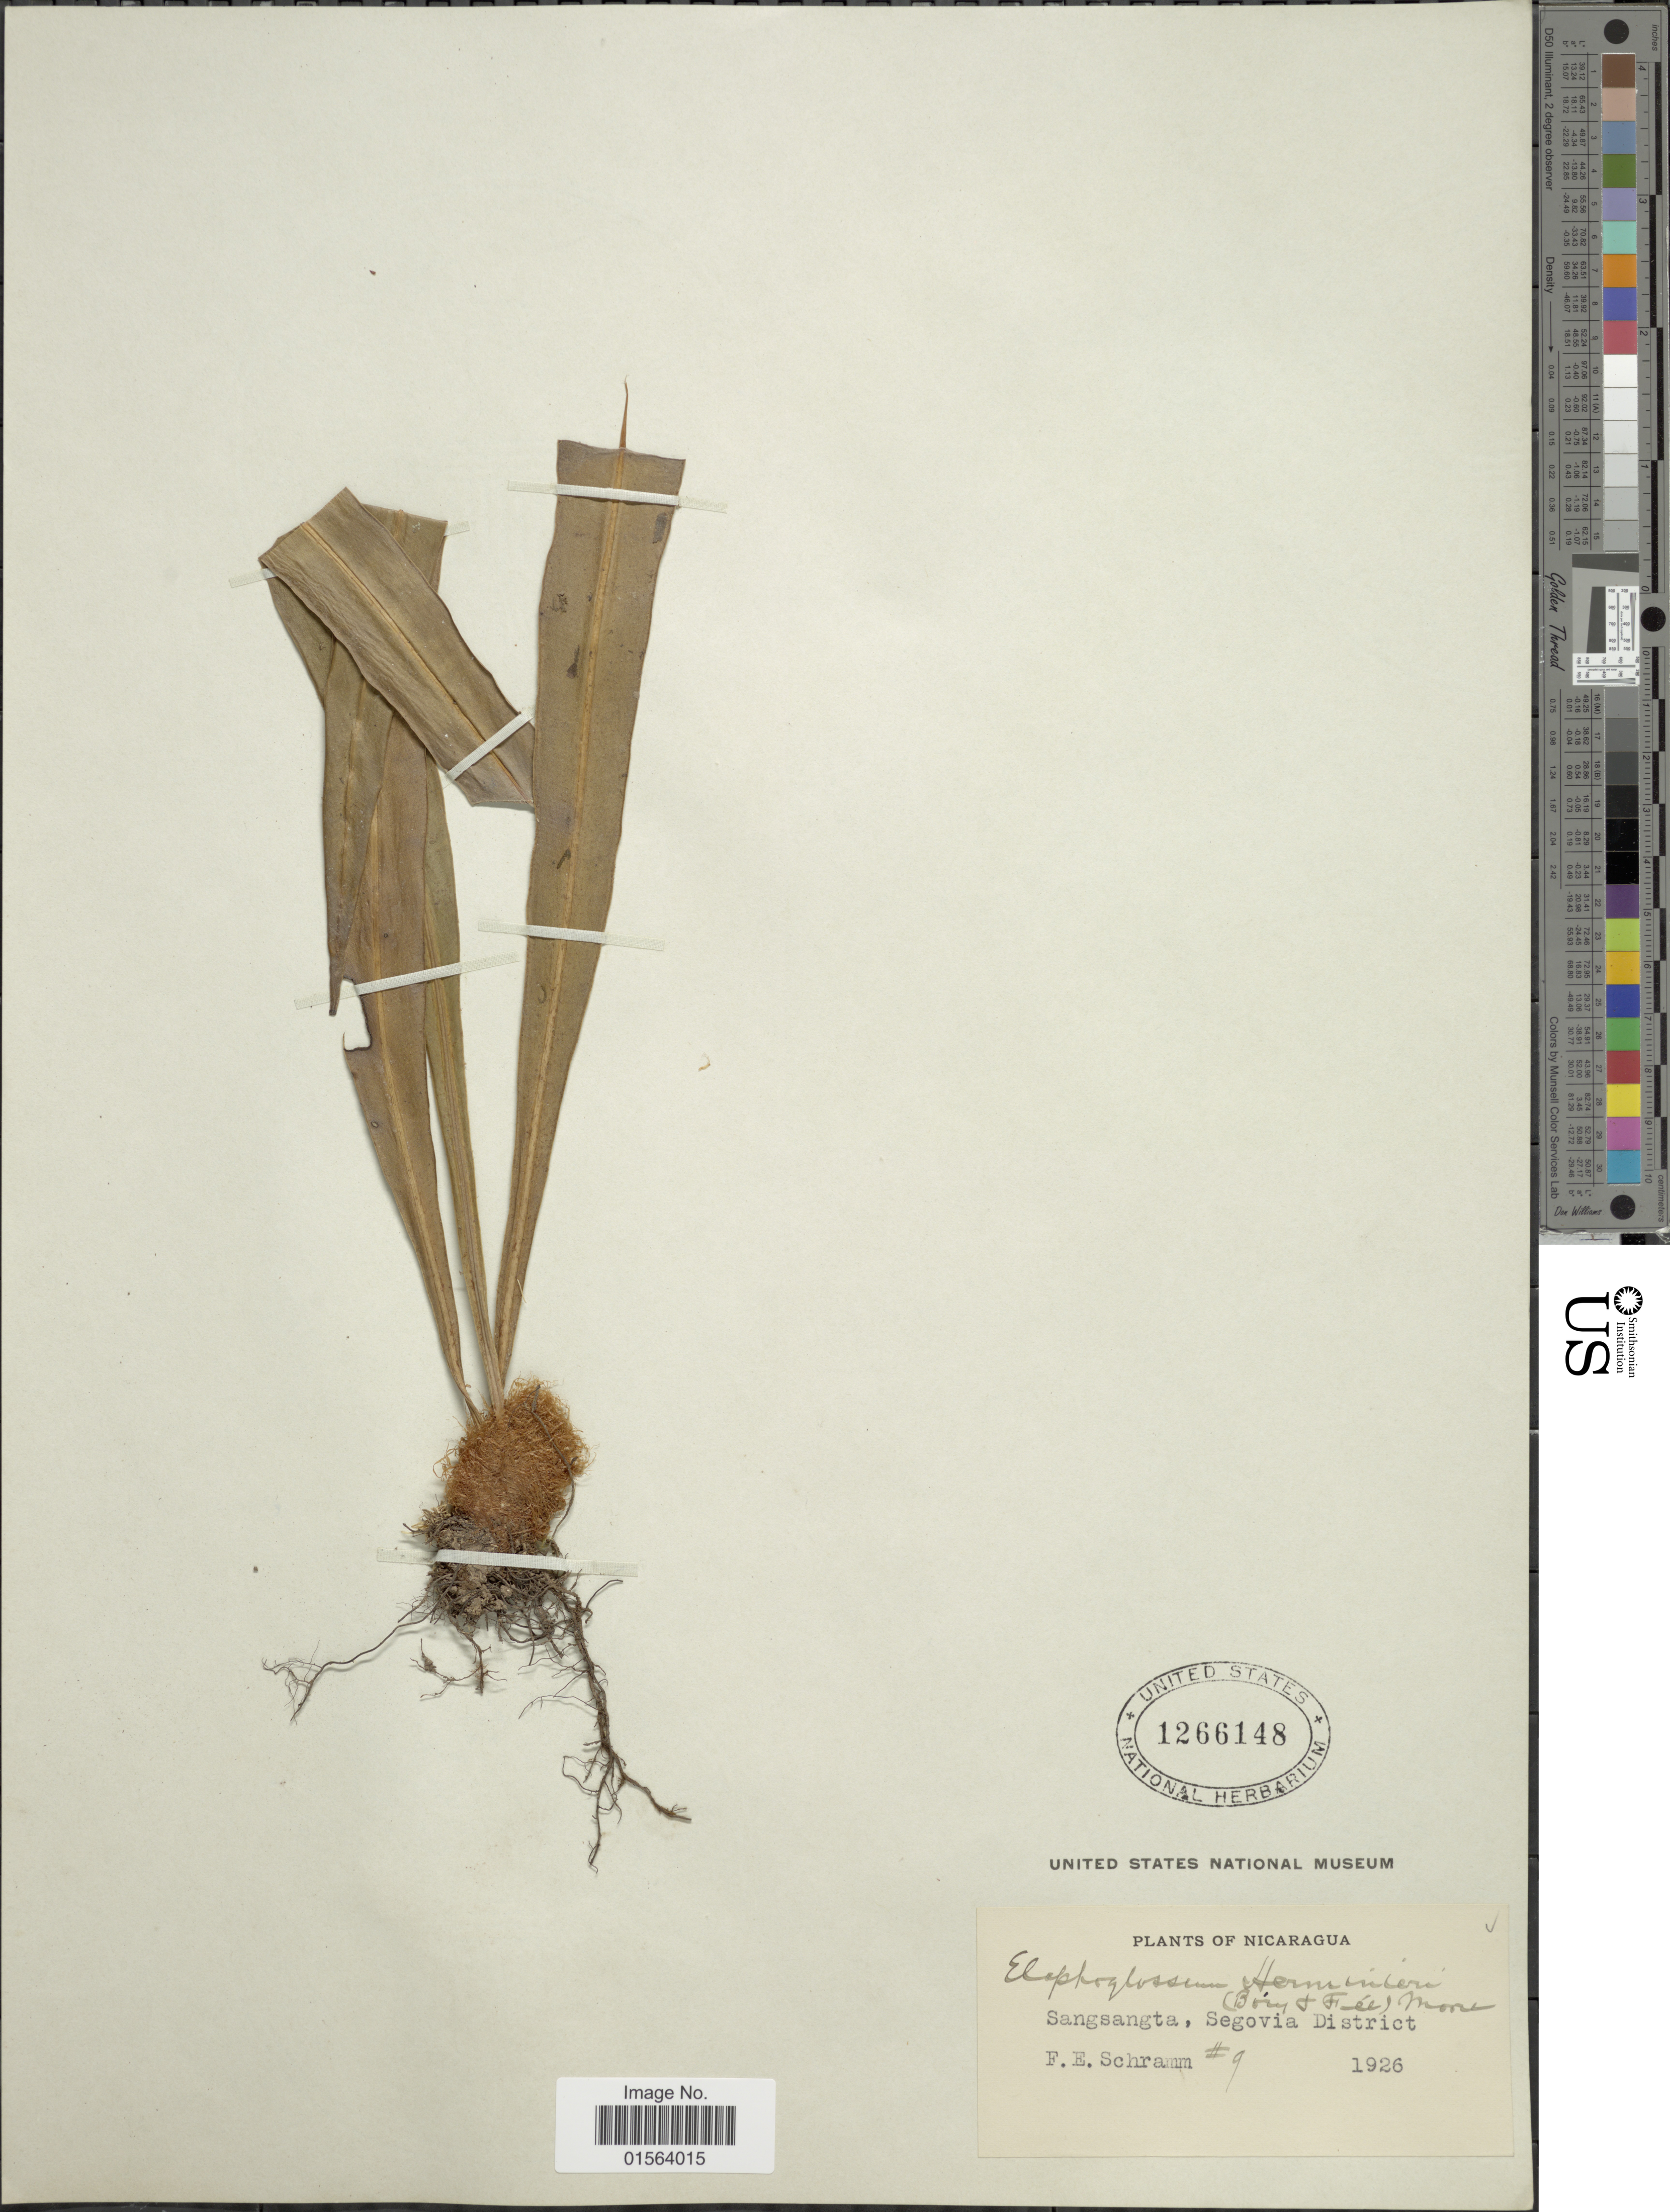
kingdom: Plantae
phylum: Tracheophyta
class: Polypodiopsida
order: Polypodiales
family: Dryopteridaceae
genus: Elaphoglossum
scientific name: Elaphoglossum herminieri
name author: (Bory & Fée) T. Moore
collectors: F. E. Schramm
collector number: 9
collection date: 1926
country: Nicaragua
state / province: Nueva Segovia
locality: Sangsangta, Segovia District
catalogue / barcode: US 1266148